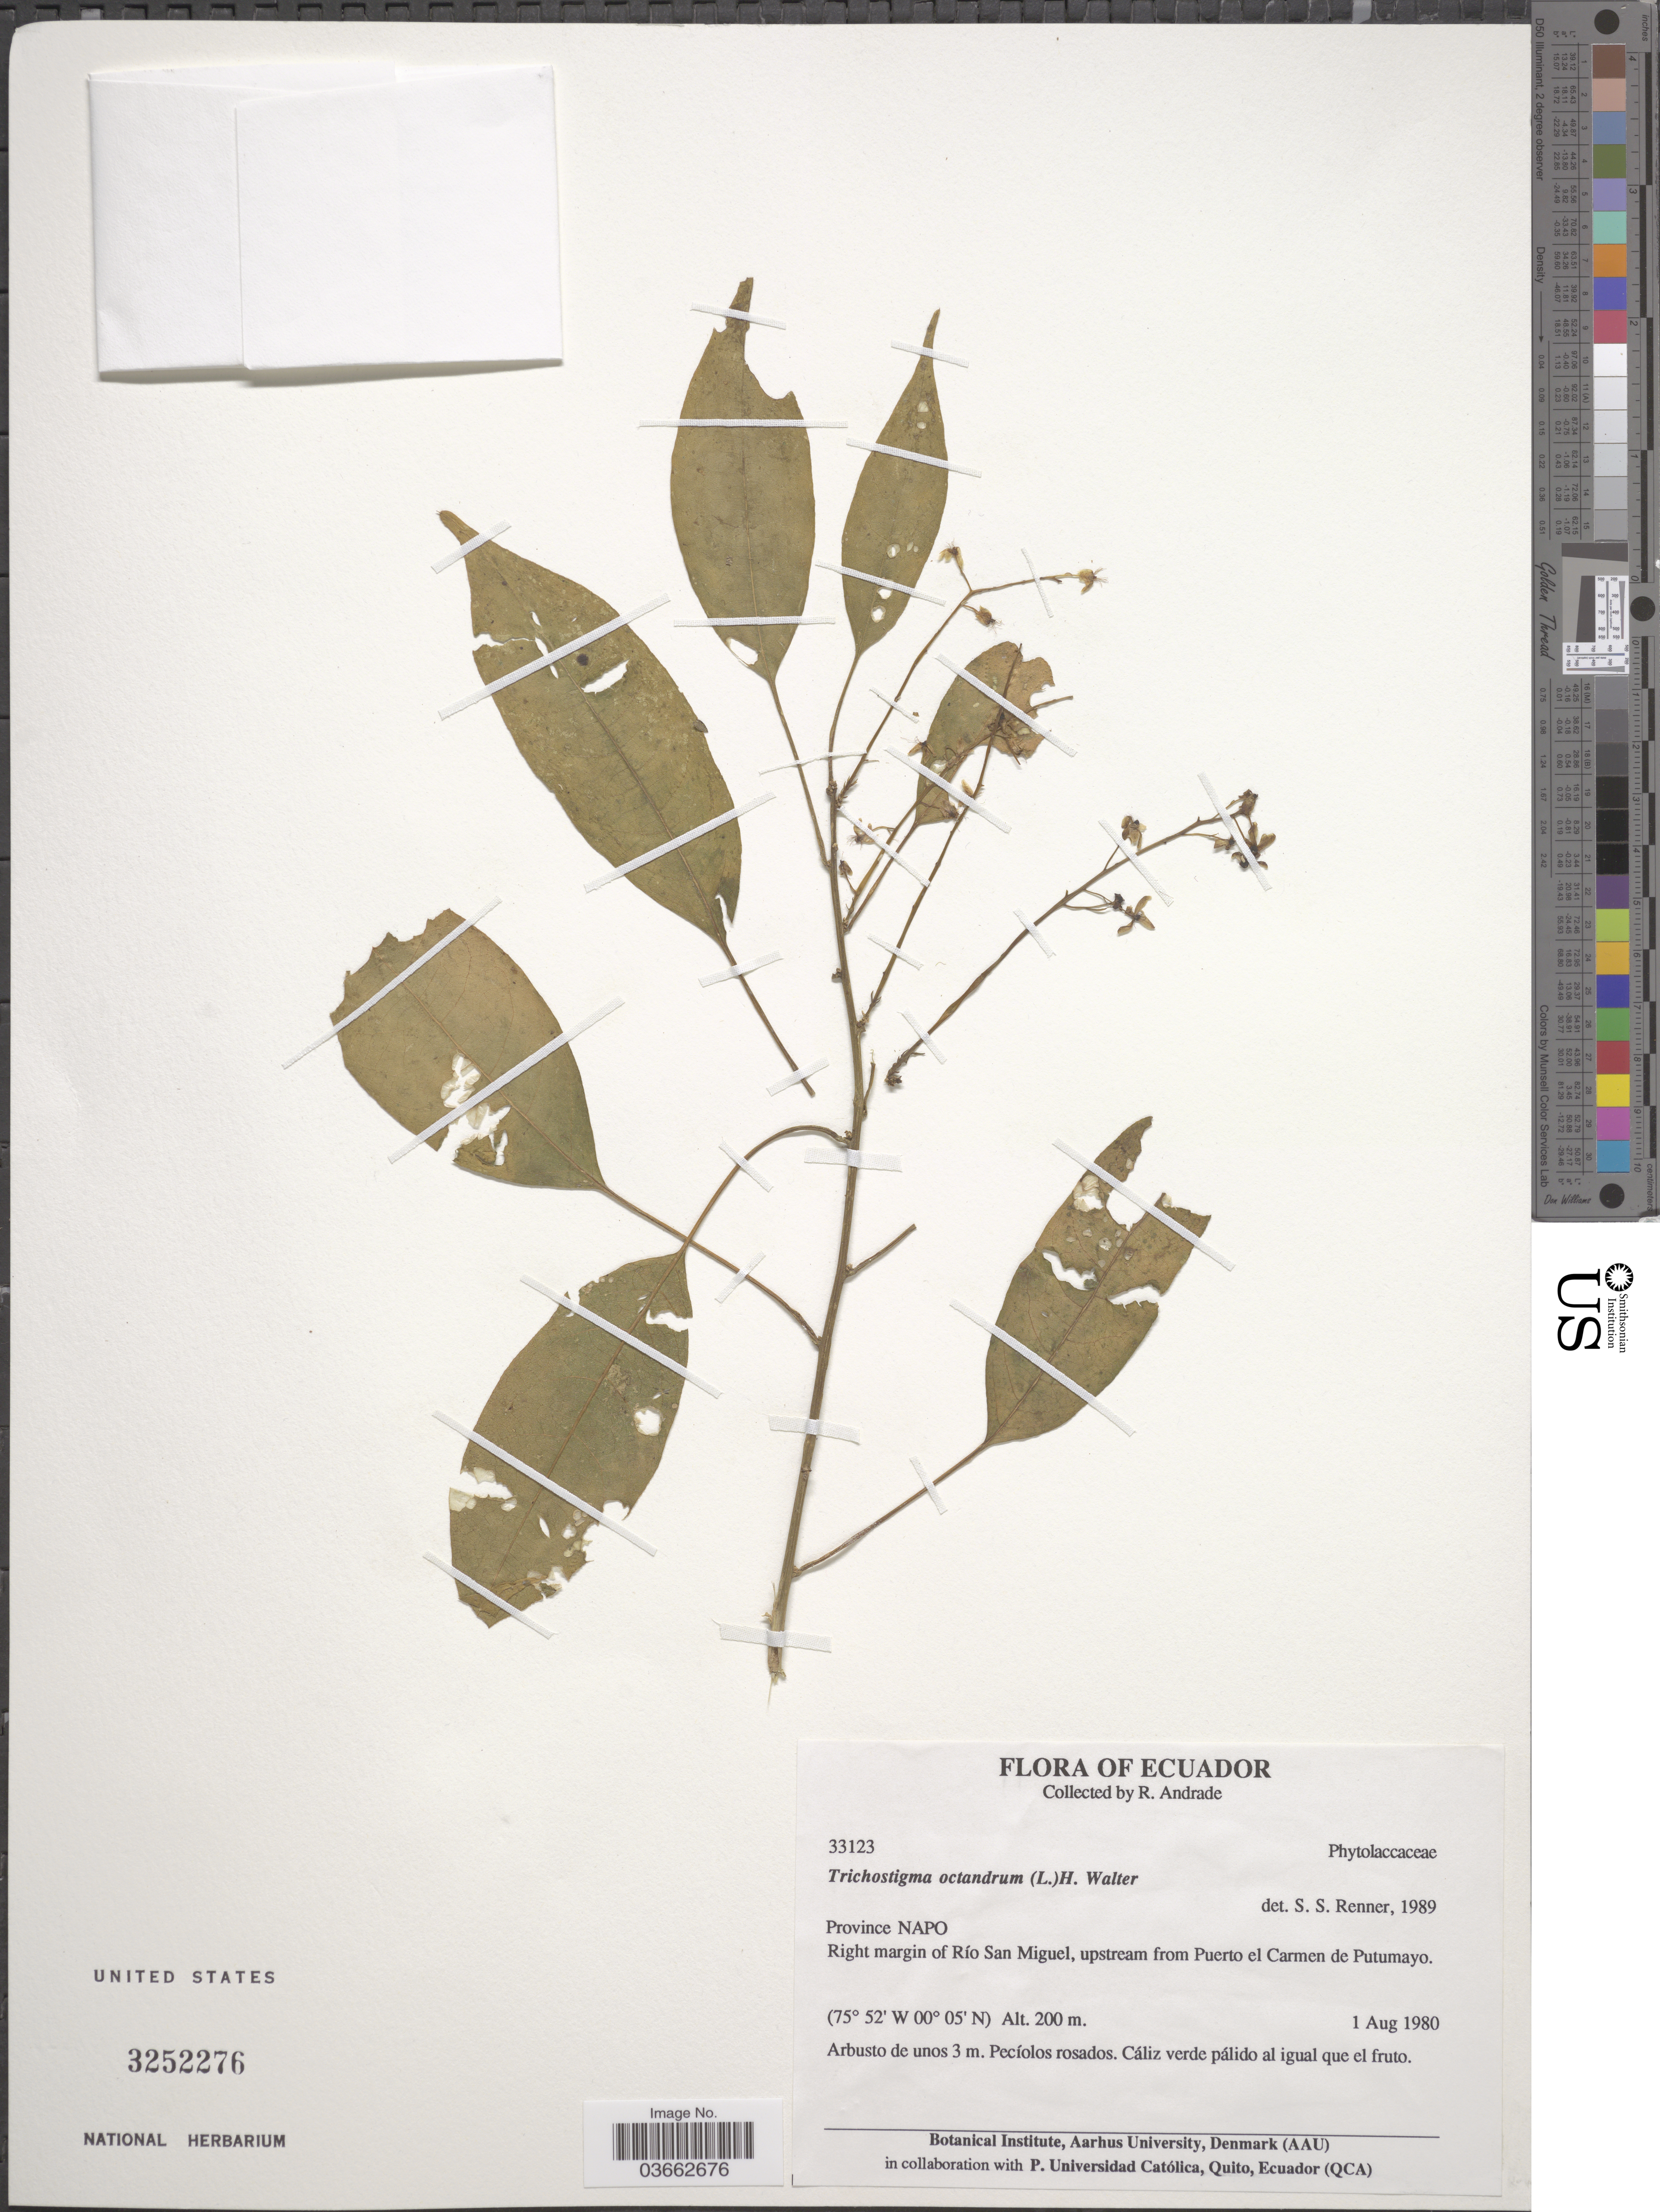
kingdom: Plantae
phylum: Tracheophyta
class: Magnoliopsida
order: Caryophyllales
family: Phytolaccaceae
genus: Trichostigma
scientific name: Trichostigma octandrum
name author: (L.) H. Walter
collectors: R. Andrade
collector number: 33123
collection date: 1980-08-01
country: Ecuador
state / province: Napo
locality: Right margin of Río San Miguel, upstream from Puerto el Carmen de Putumayo.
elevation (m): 200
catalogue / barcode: US 3252276